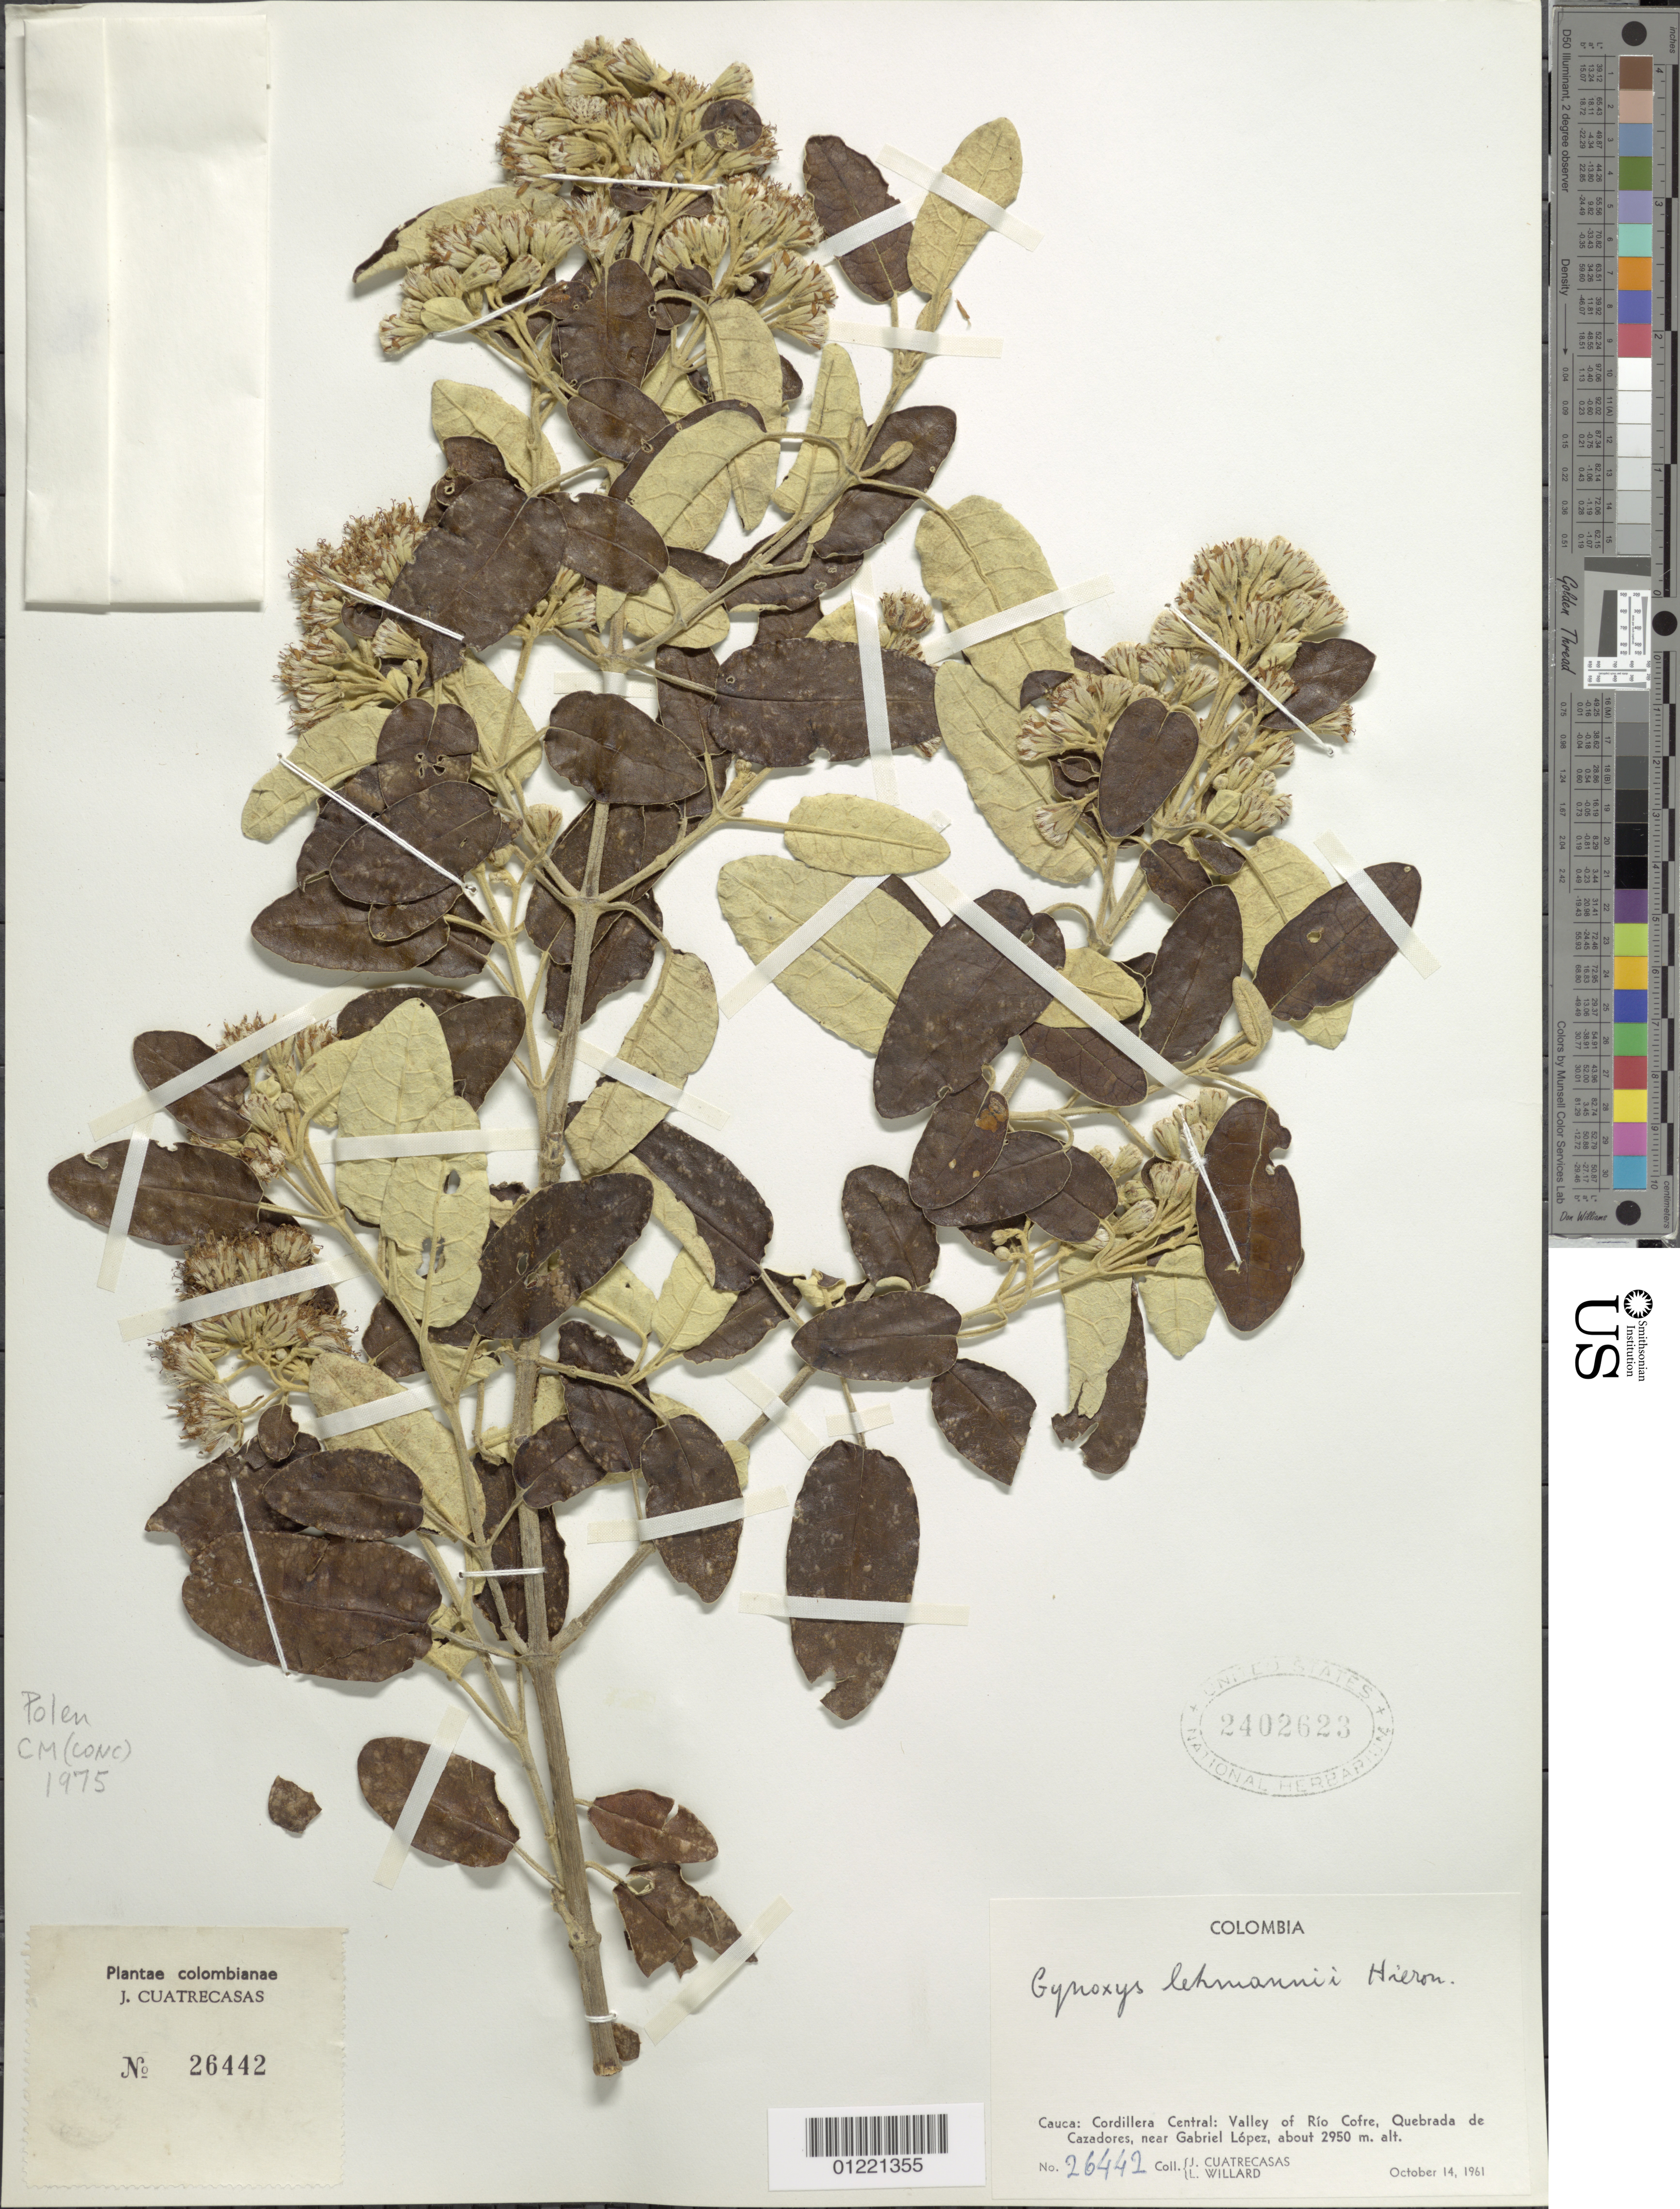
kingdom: Plantae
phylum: Tracheophyta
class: Magnoliopsida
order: Asterales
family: Asteraceae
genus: Gynoxys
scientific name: Gynoxys lehmannii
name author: Hieron.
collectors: J. Cuatrecasas & L. Willard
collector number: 26442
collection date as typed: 14 Oct 1961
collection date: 1961-10-14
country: Colombia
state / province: Cauca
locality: Valley of Rio Cofre, Quebrada de Cazadores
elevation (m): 2950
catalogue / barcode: US 2402623